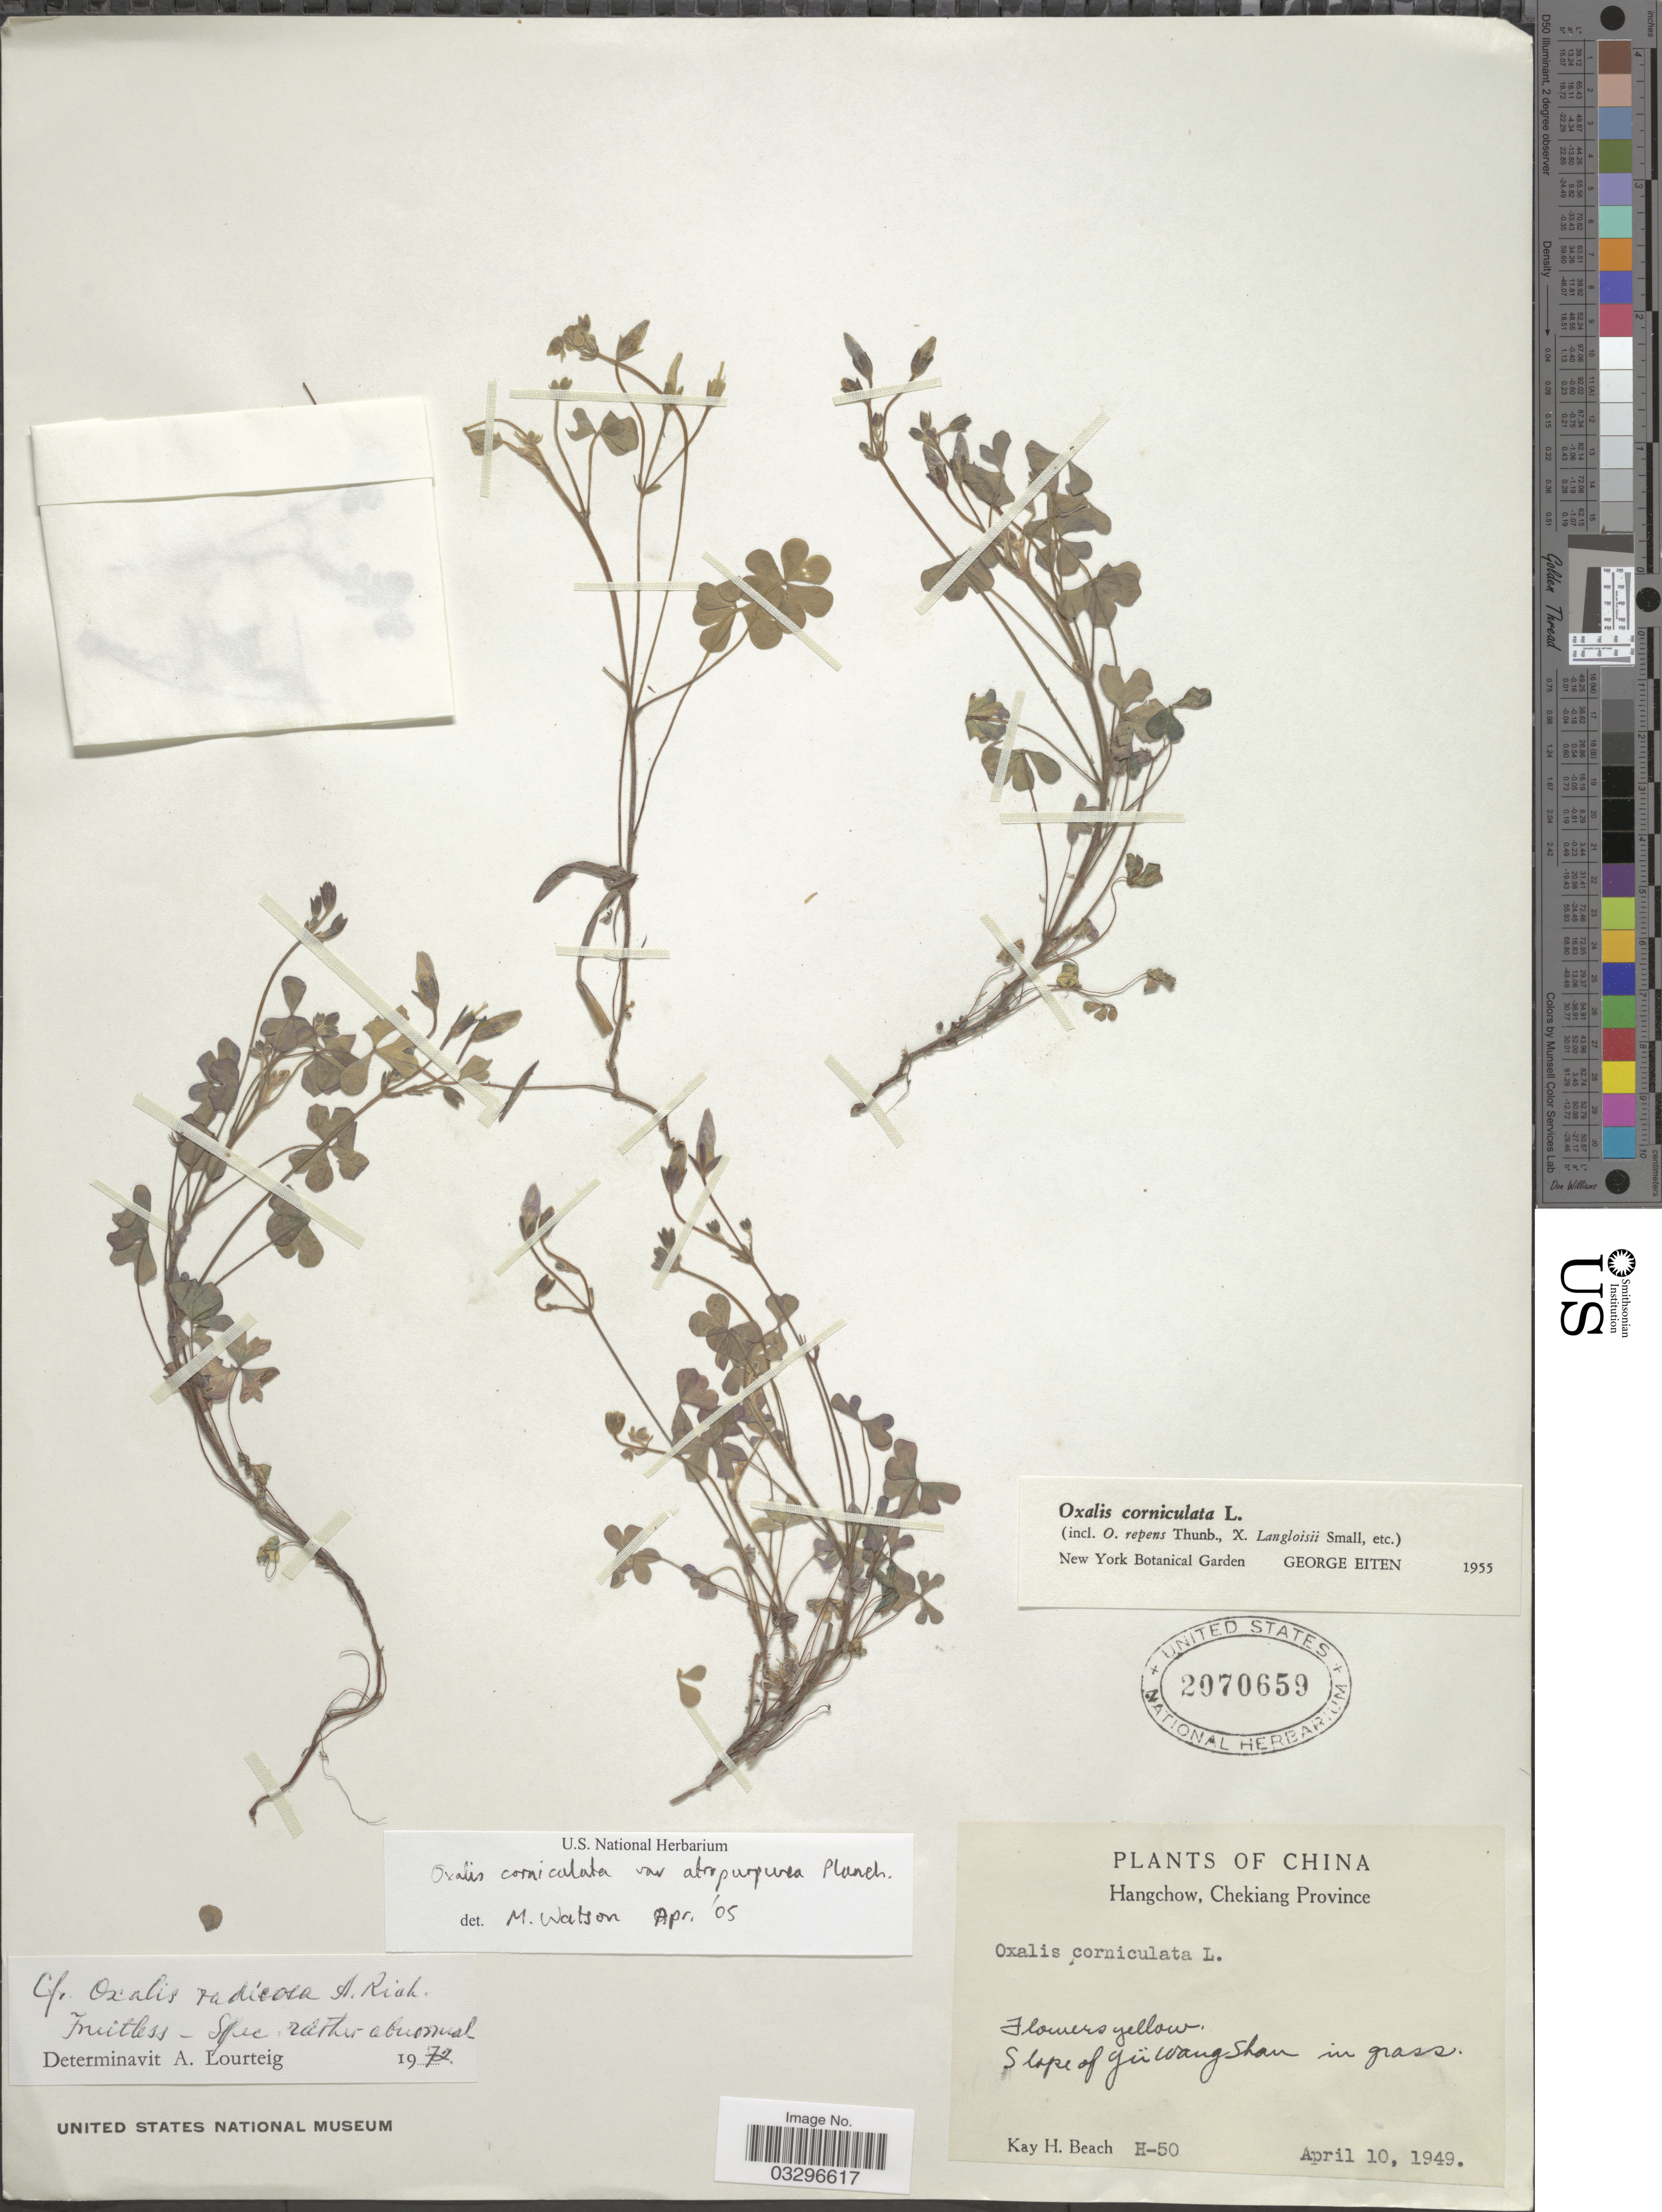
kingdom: Plantae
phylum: Tracheophyta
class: Magnoliopsida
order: Oxalidales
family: Oxalidaceae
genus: Oxalis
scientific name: Oxalis corniculata var. atropurpurea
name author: Planch.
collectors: K. H. Beach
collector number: H-50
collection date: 1949-04-10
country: China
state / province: Zhejiang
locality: Hangchow, Chekiang Province, Slope of Yü [interpreted] Wang Shan.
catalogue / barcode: US 2070659